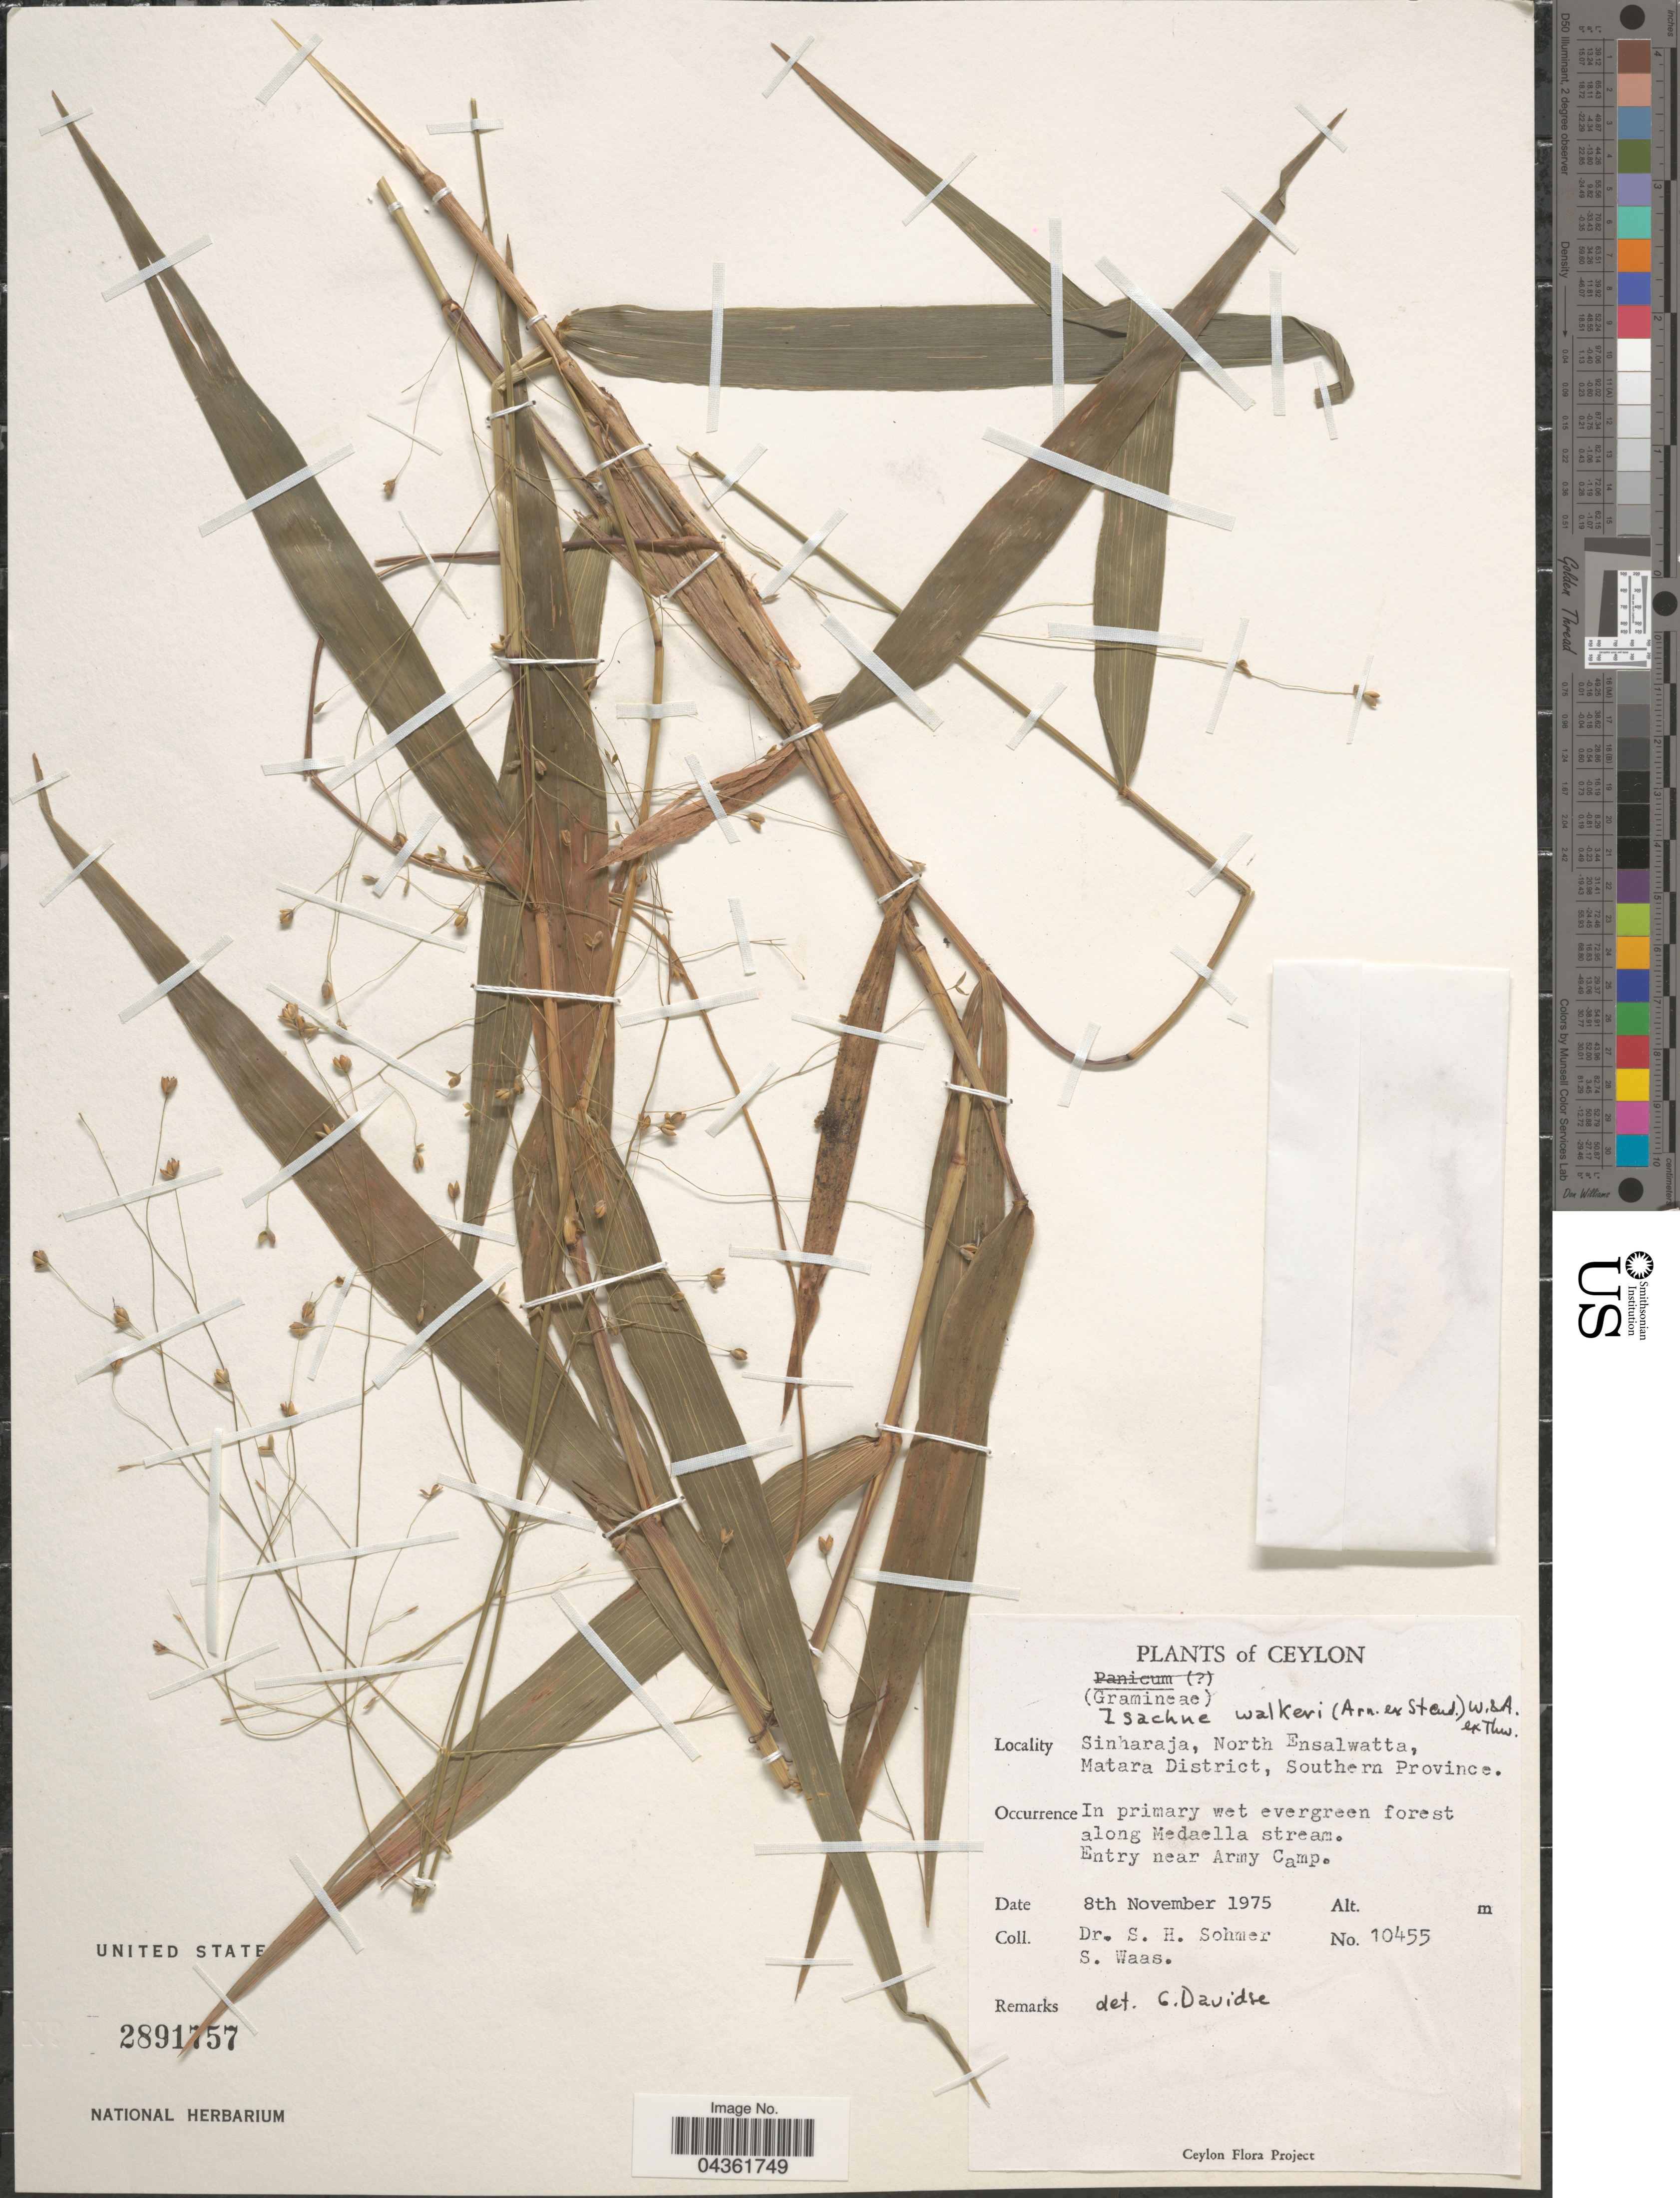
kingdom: Plantae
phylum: Tracheophyta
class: Liliopsida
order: Poales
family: Poaceae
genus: Isachne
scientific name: Isachne walkeri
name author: (Arn. ex Steud.) Wight & Arn. ex Hook. f.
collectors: S. H. Sohmer & S. Waas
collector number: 10455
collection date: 1975-11-08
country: Sri Lanka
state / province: Southern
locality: Ceylon. Sinharaja, North Ensalwatta, Matara District. In primary wet evergreen forest along Medaella stream. Entry near Army Camp.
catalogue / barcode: US 2891757